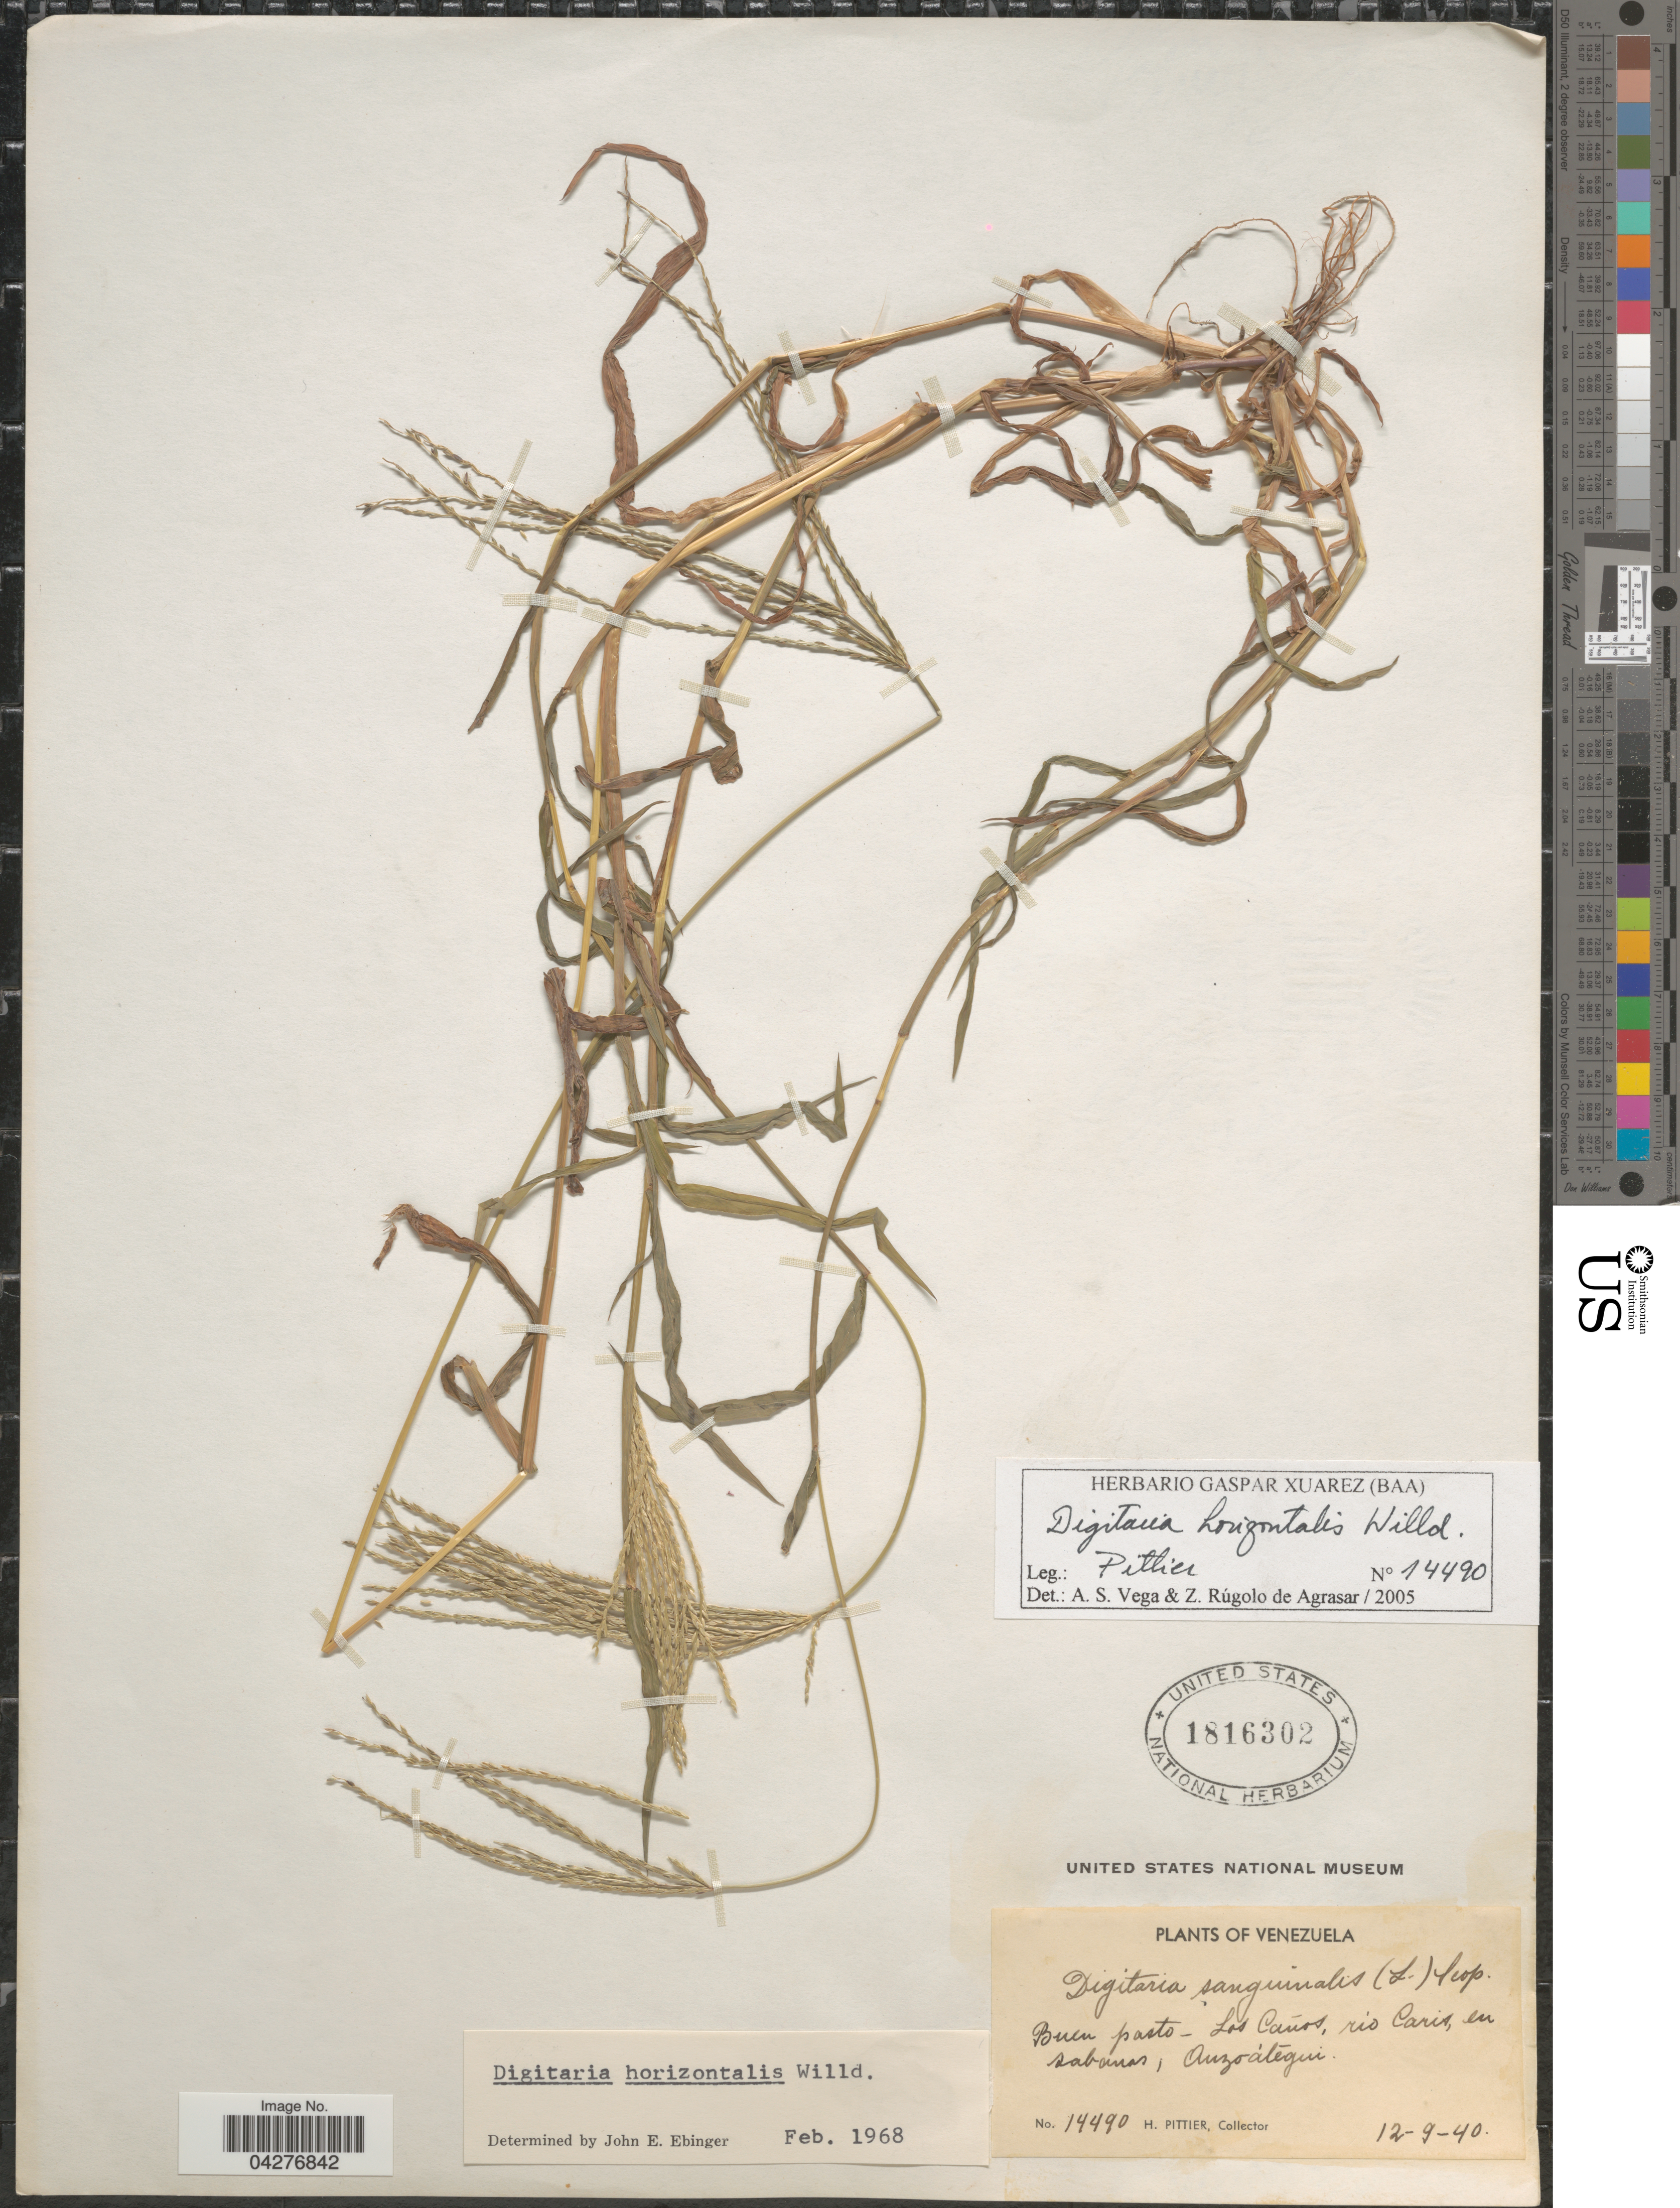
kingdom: Plantae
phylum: Tracheophyta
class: Liliopsida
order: Poales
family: Poaceae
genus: Digitaria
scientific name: Digitaria horizontalis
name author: Willd.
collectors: H. F. Pittier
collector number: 14490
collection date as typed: Transcribed d/m/y: 12/9/40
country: Venezuela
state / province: Anzoategui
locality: Buen pasto - Los Caños, rio Caris, en sabanas.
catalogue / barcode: US 1816302